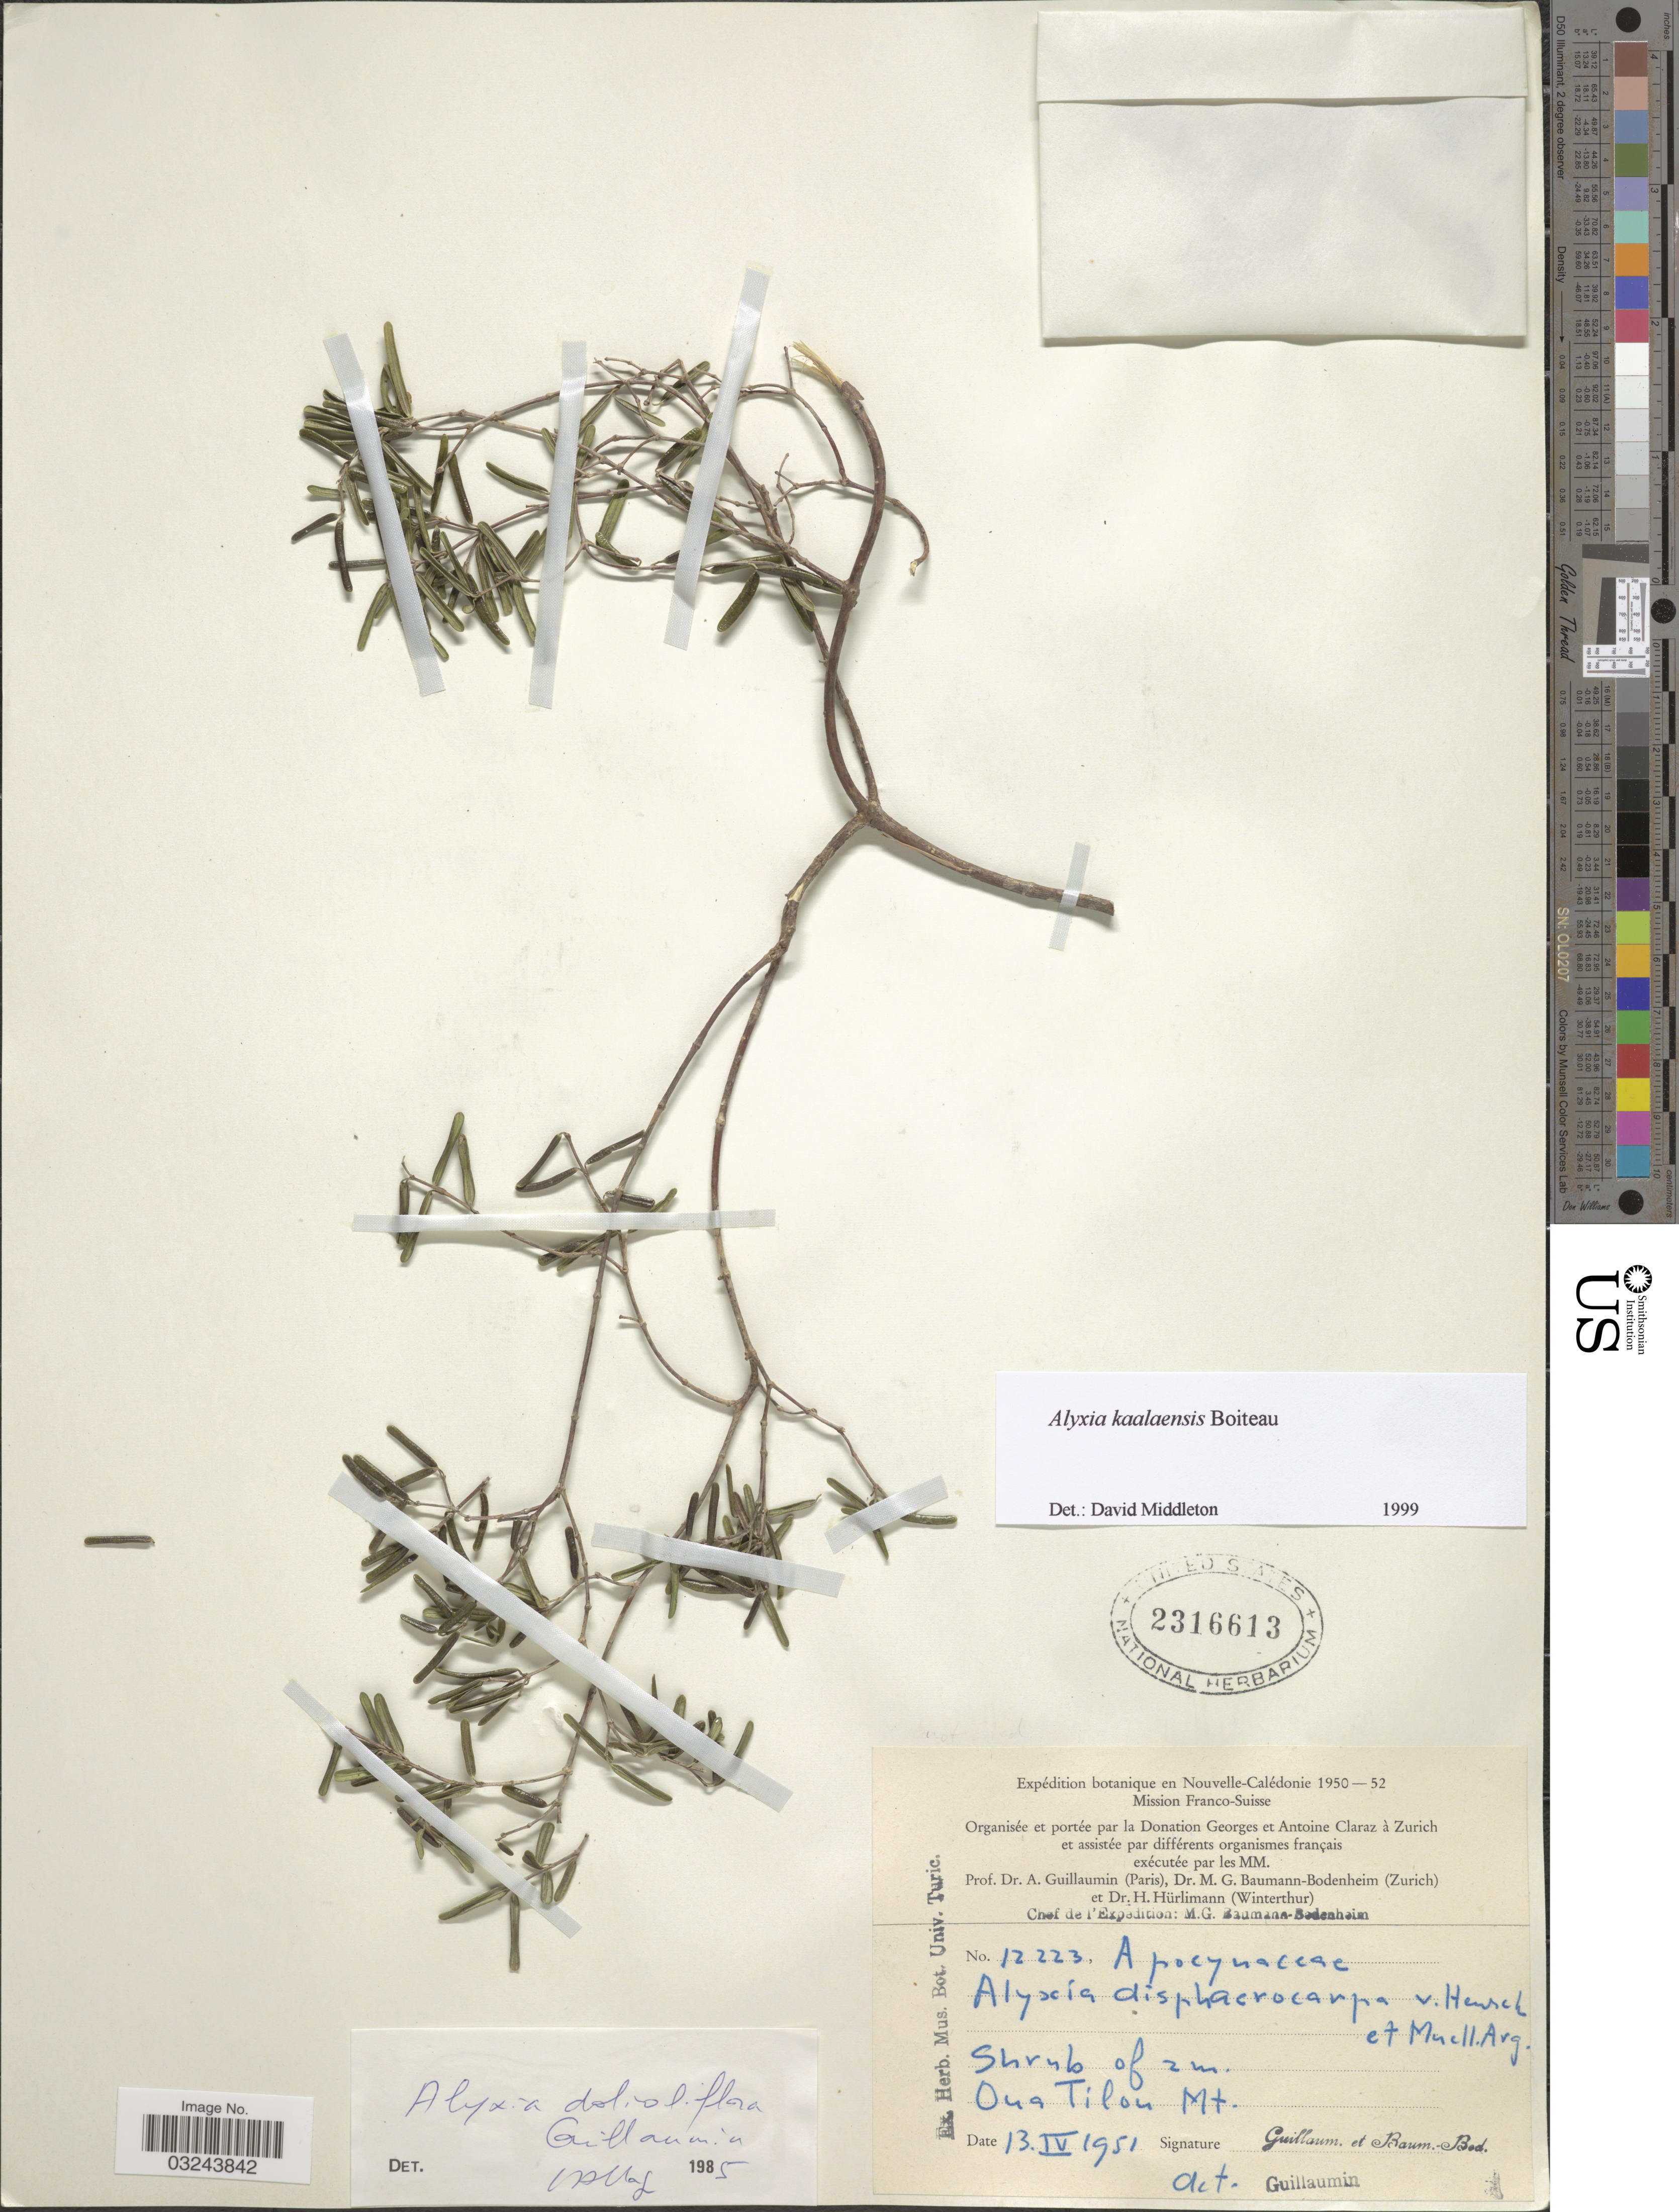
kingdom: Plantae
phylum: Tracheophyta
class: Magnoliopsida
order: Gentianales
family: Apocynaceae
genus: Alyxia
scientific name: Alyxia kaalaensis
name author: Boiteau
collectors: A. Guillaumin & M. G. Baumann-Bodenheim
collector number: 12223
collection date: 1951-04-13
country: New Caledonia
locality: Nouvelle-Calédonie. Oua Tilou Mt.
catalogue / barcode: US 2316613